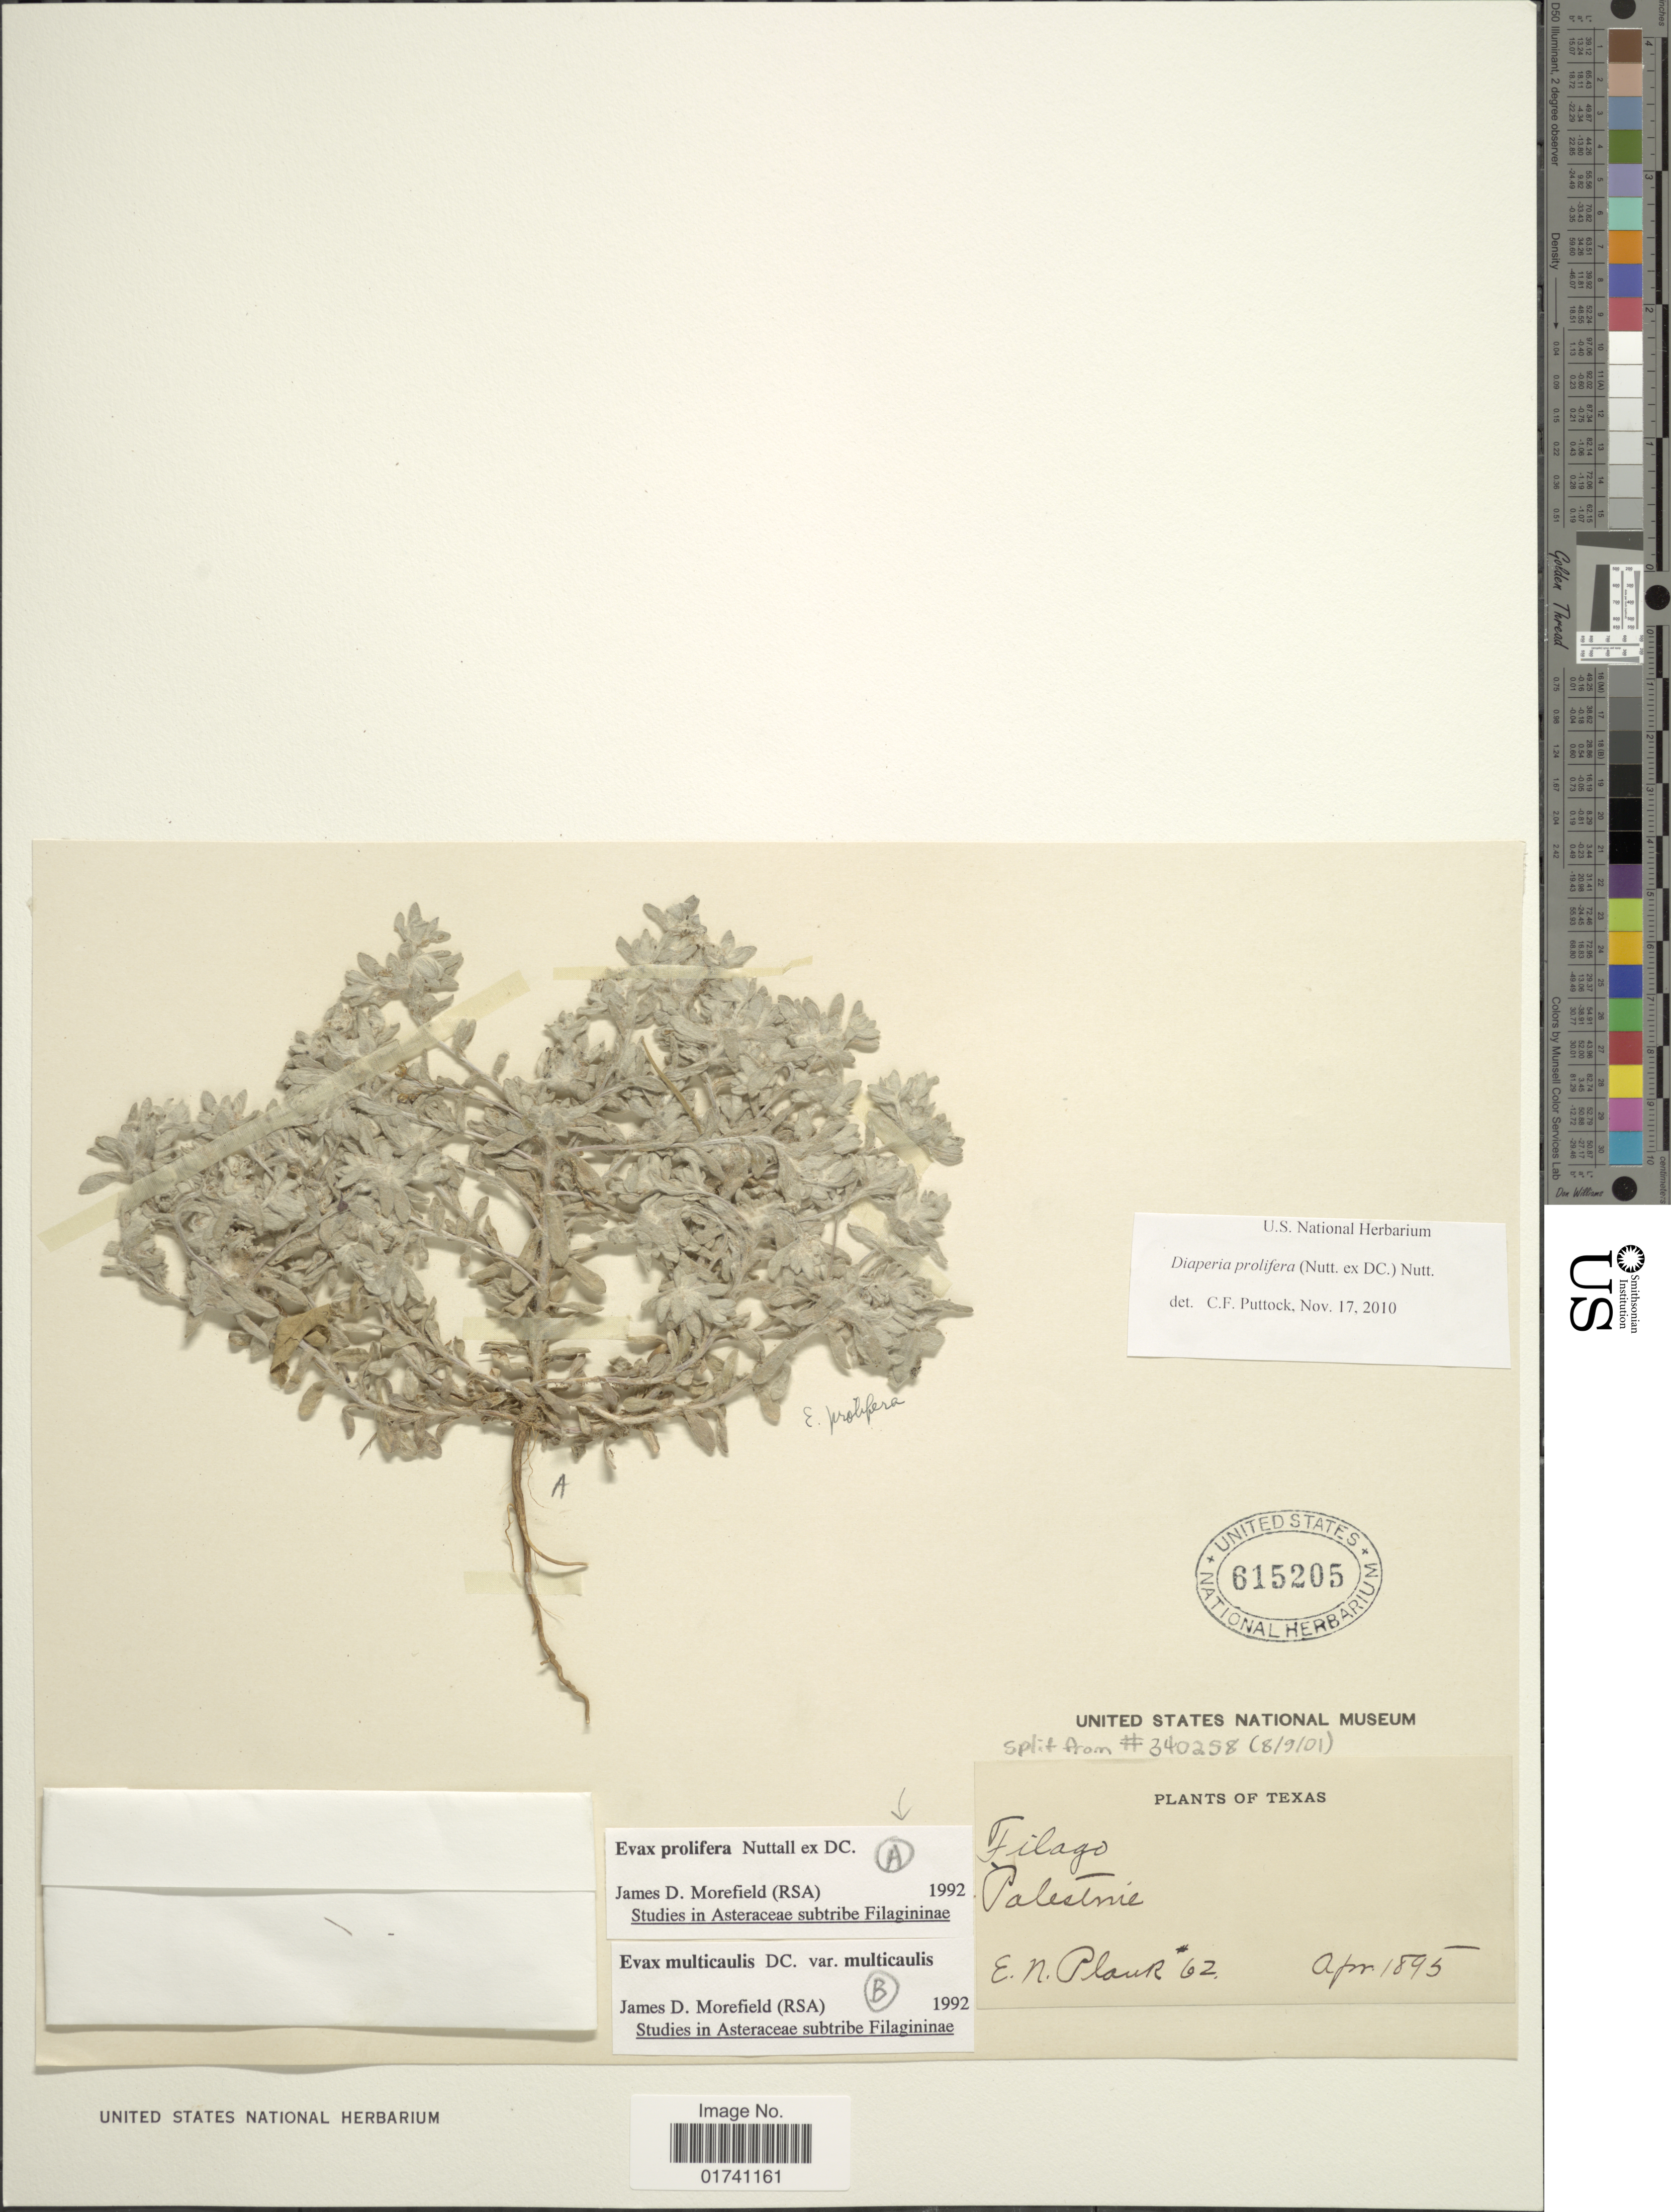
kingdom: Plantae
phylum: Tracheophyta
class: Magnoliopsida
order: Asterales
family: Asteraceae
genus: Diaperia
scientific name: Diaperia prolifera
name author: (Nutt. ex DC.) Morefield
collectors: E. Plank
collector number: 62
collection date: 1895-04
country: United States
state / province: Texas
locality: Palestiine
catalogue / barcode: US 615205